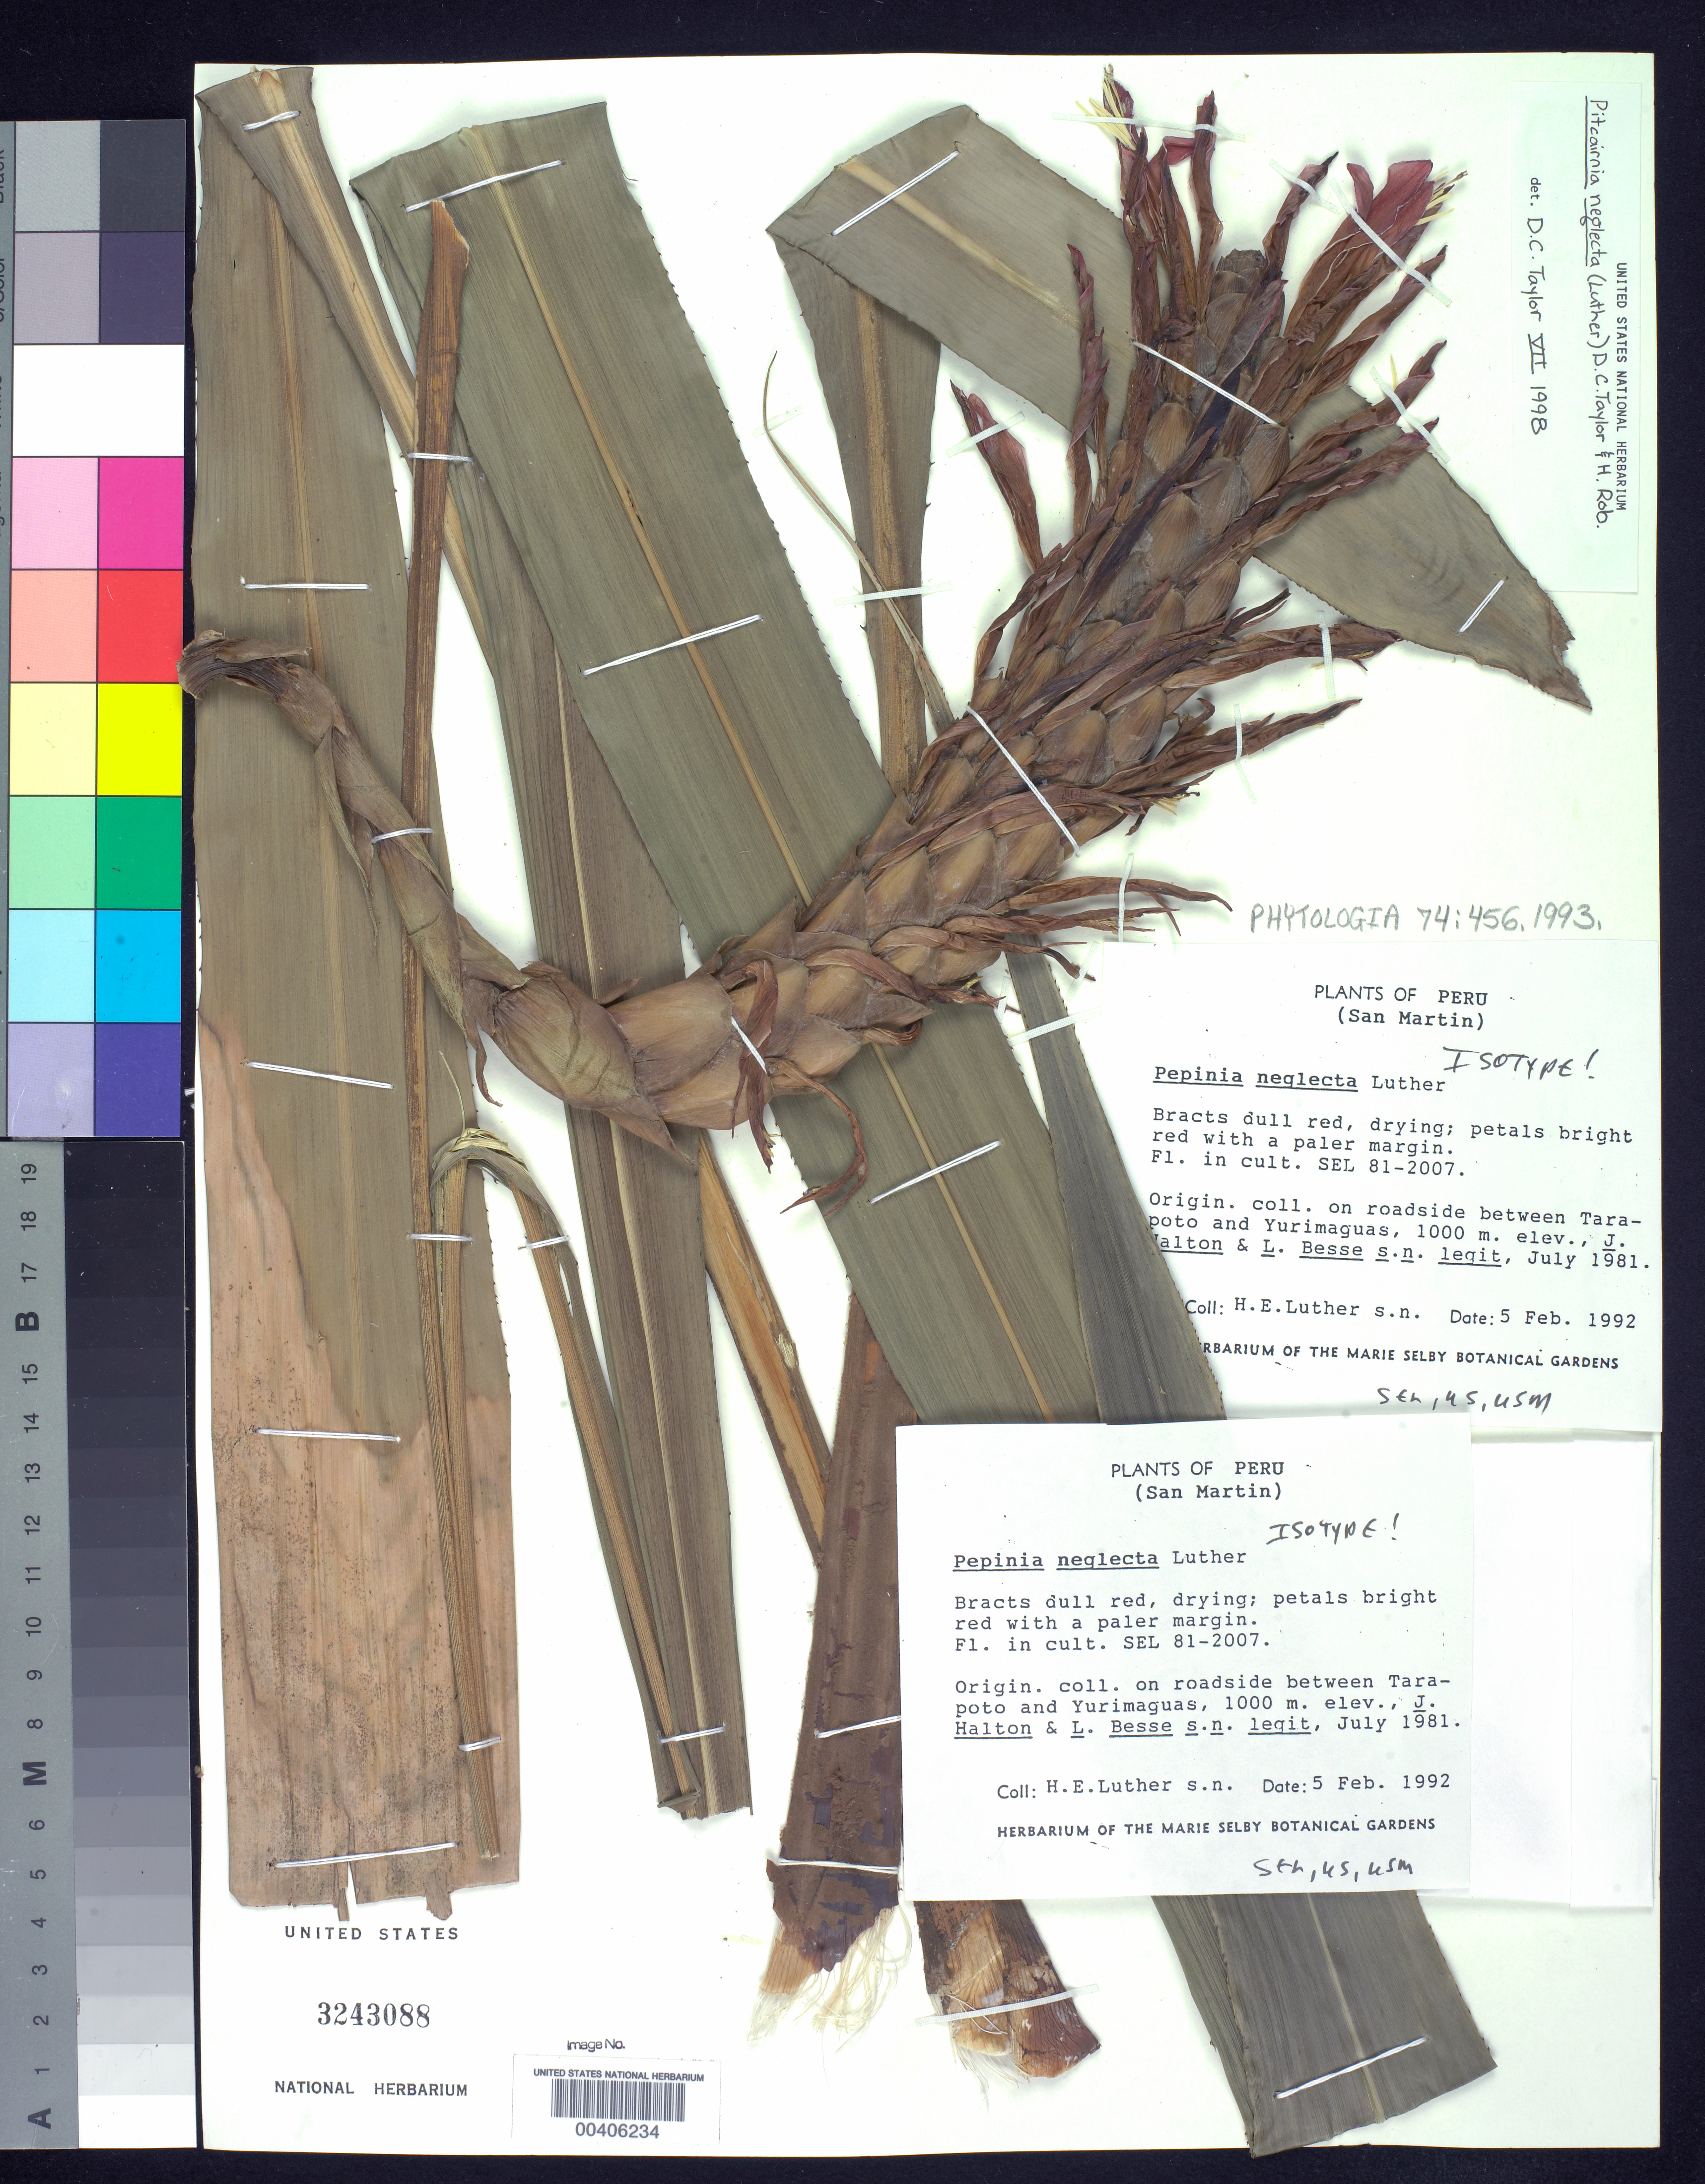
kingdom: Plantae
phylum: Tracheophyta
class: Liliopsida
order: Poales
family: Bromeliaceae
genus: Pepinia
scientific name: Pepinia neglecta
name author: H. Luther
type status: Isotype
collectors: J. Halton & Libby Besse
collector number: SEL 81-2007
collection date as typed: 05 Dec 1981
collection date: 1981-12-05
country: Peru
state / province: San Martín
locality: Roadside between Tarapoto & Yurimaguas.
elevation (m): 1000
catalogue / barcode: US 3243088